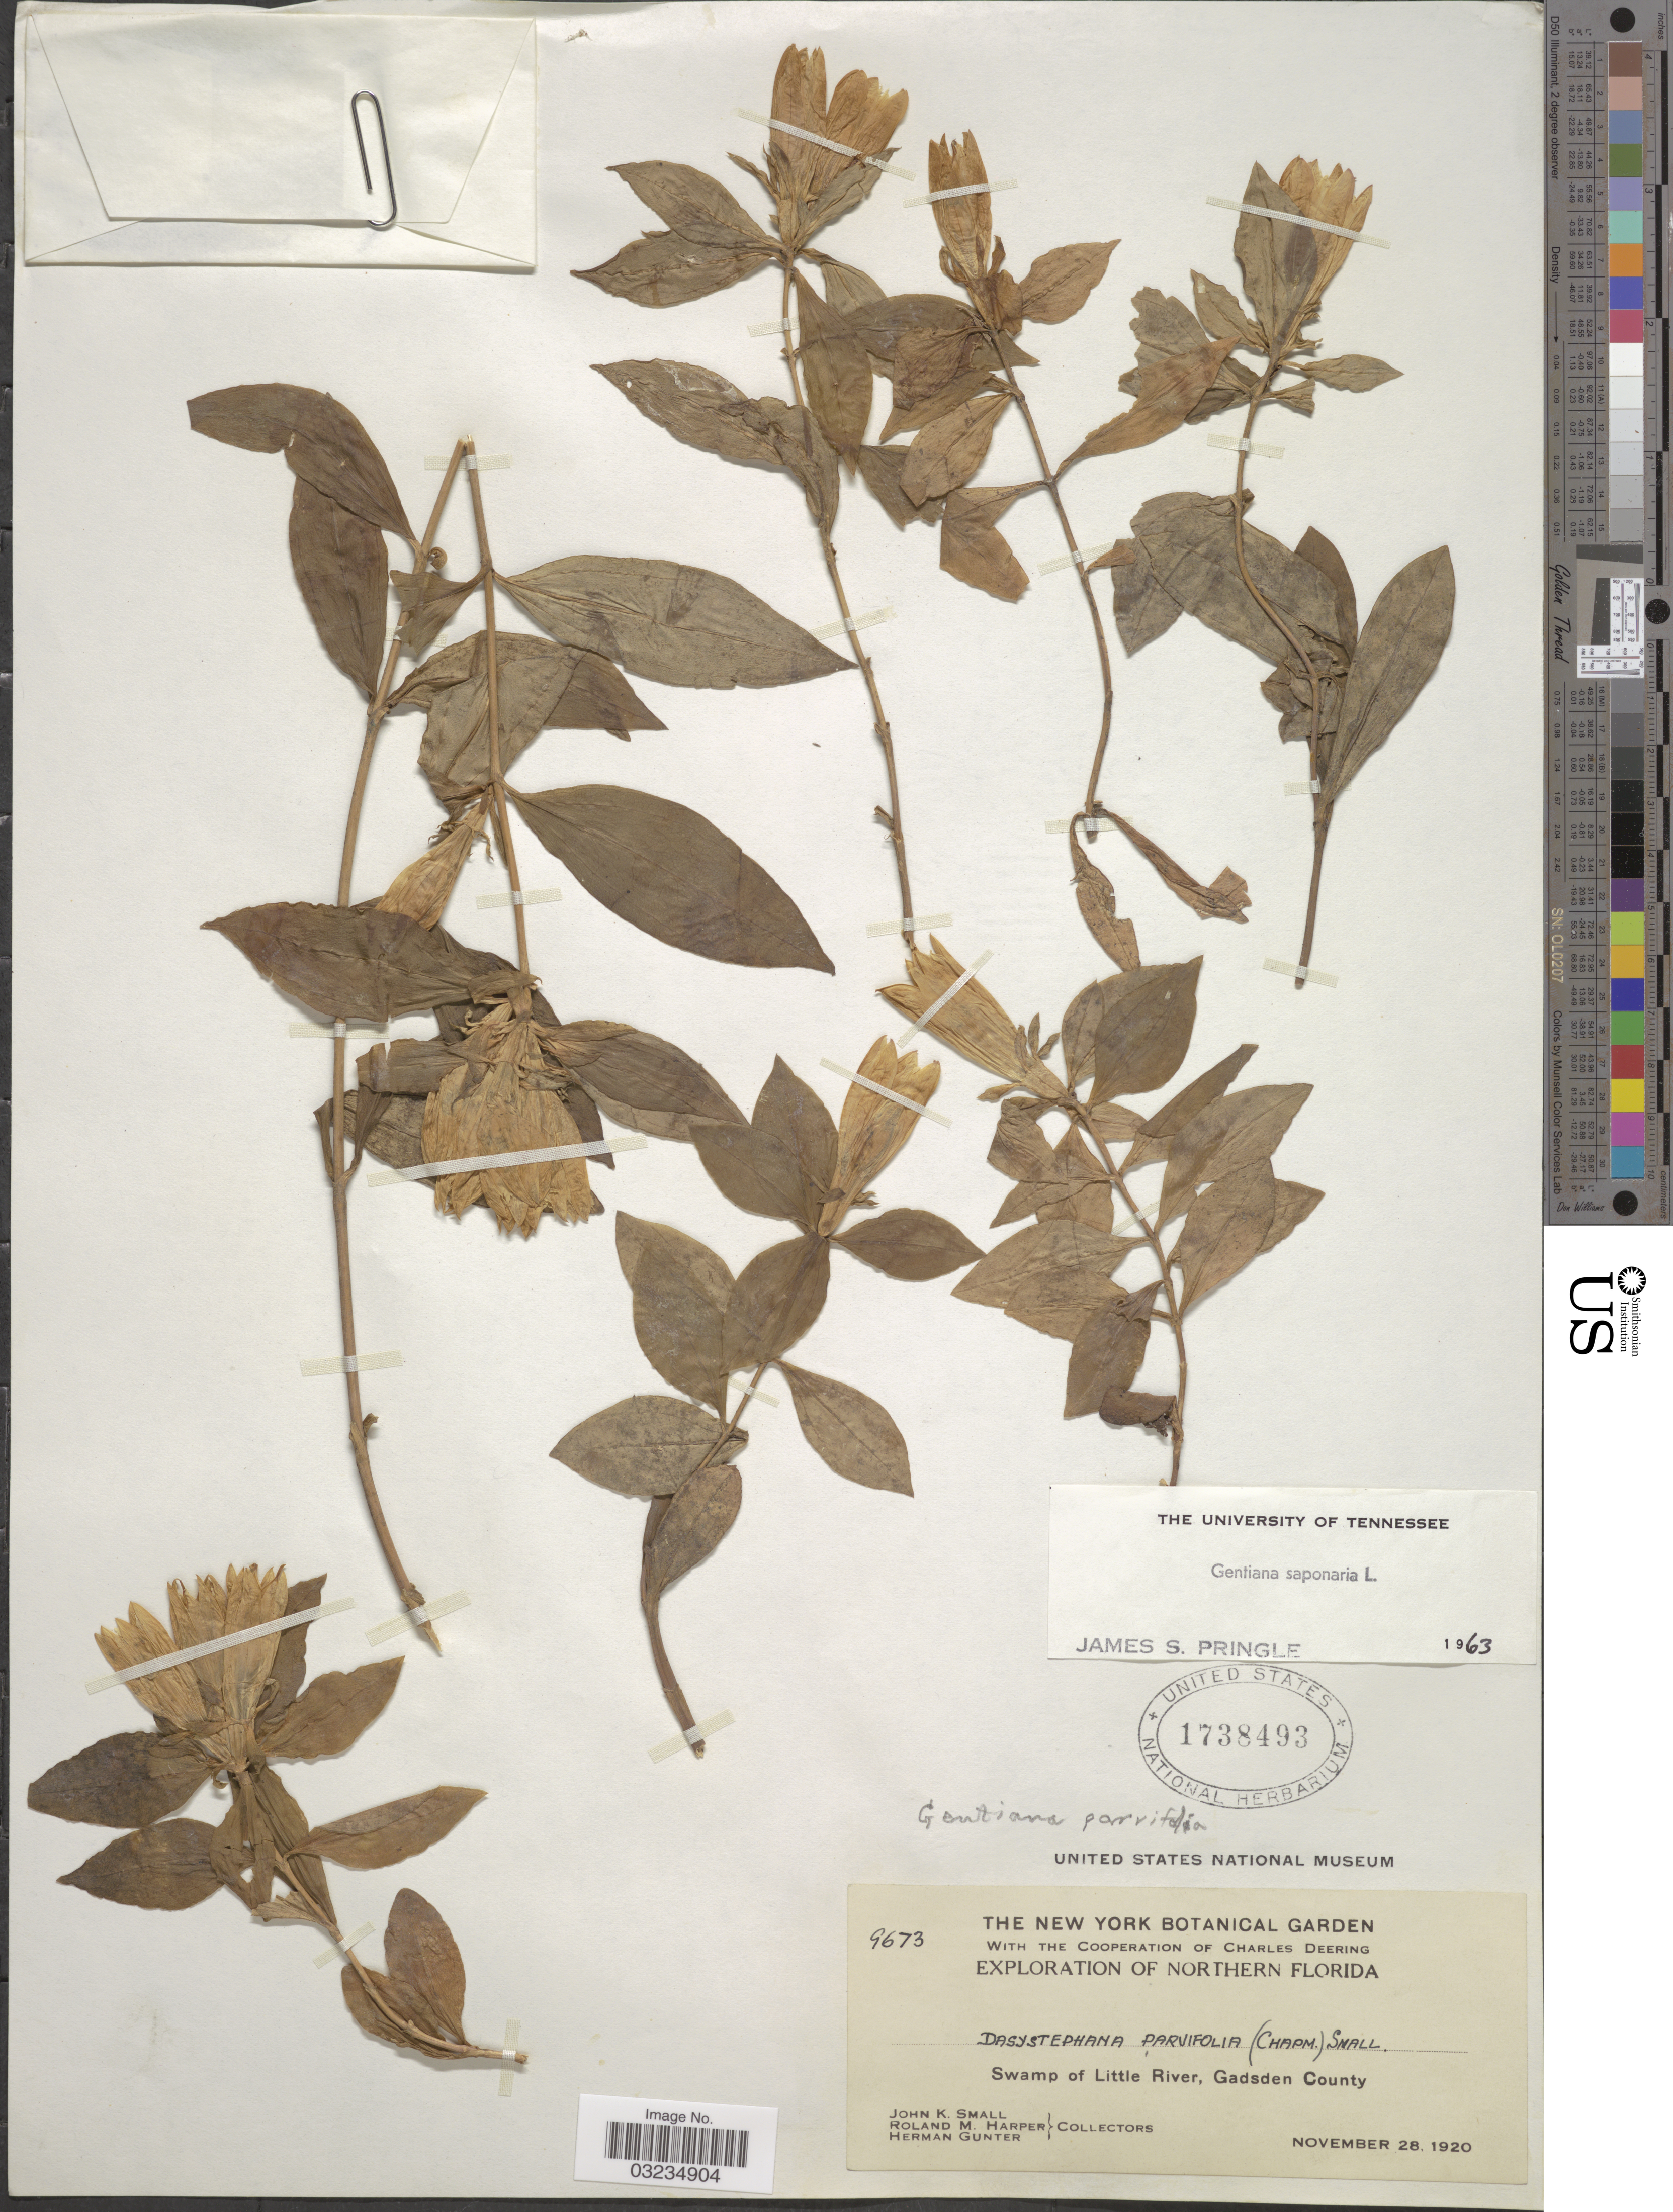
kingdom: Plantae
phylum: Tracheophyta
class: Magnoliopsida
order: Gentianales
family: Gentianaceae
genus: Gentiana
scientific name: Gentiana saponaria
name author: L.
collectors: J. K. Small, R. M. Harper & H. Gunter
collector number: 9673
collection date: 1920-11-28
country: United States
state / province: Florida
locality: Northern Florida. Swamp of Little River, Gadsden County.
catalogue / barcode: US 1738493